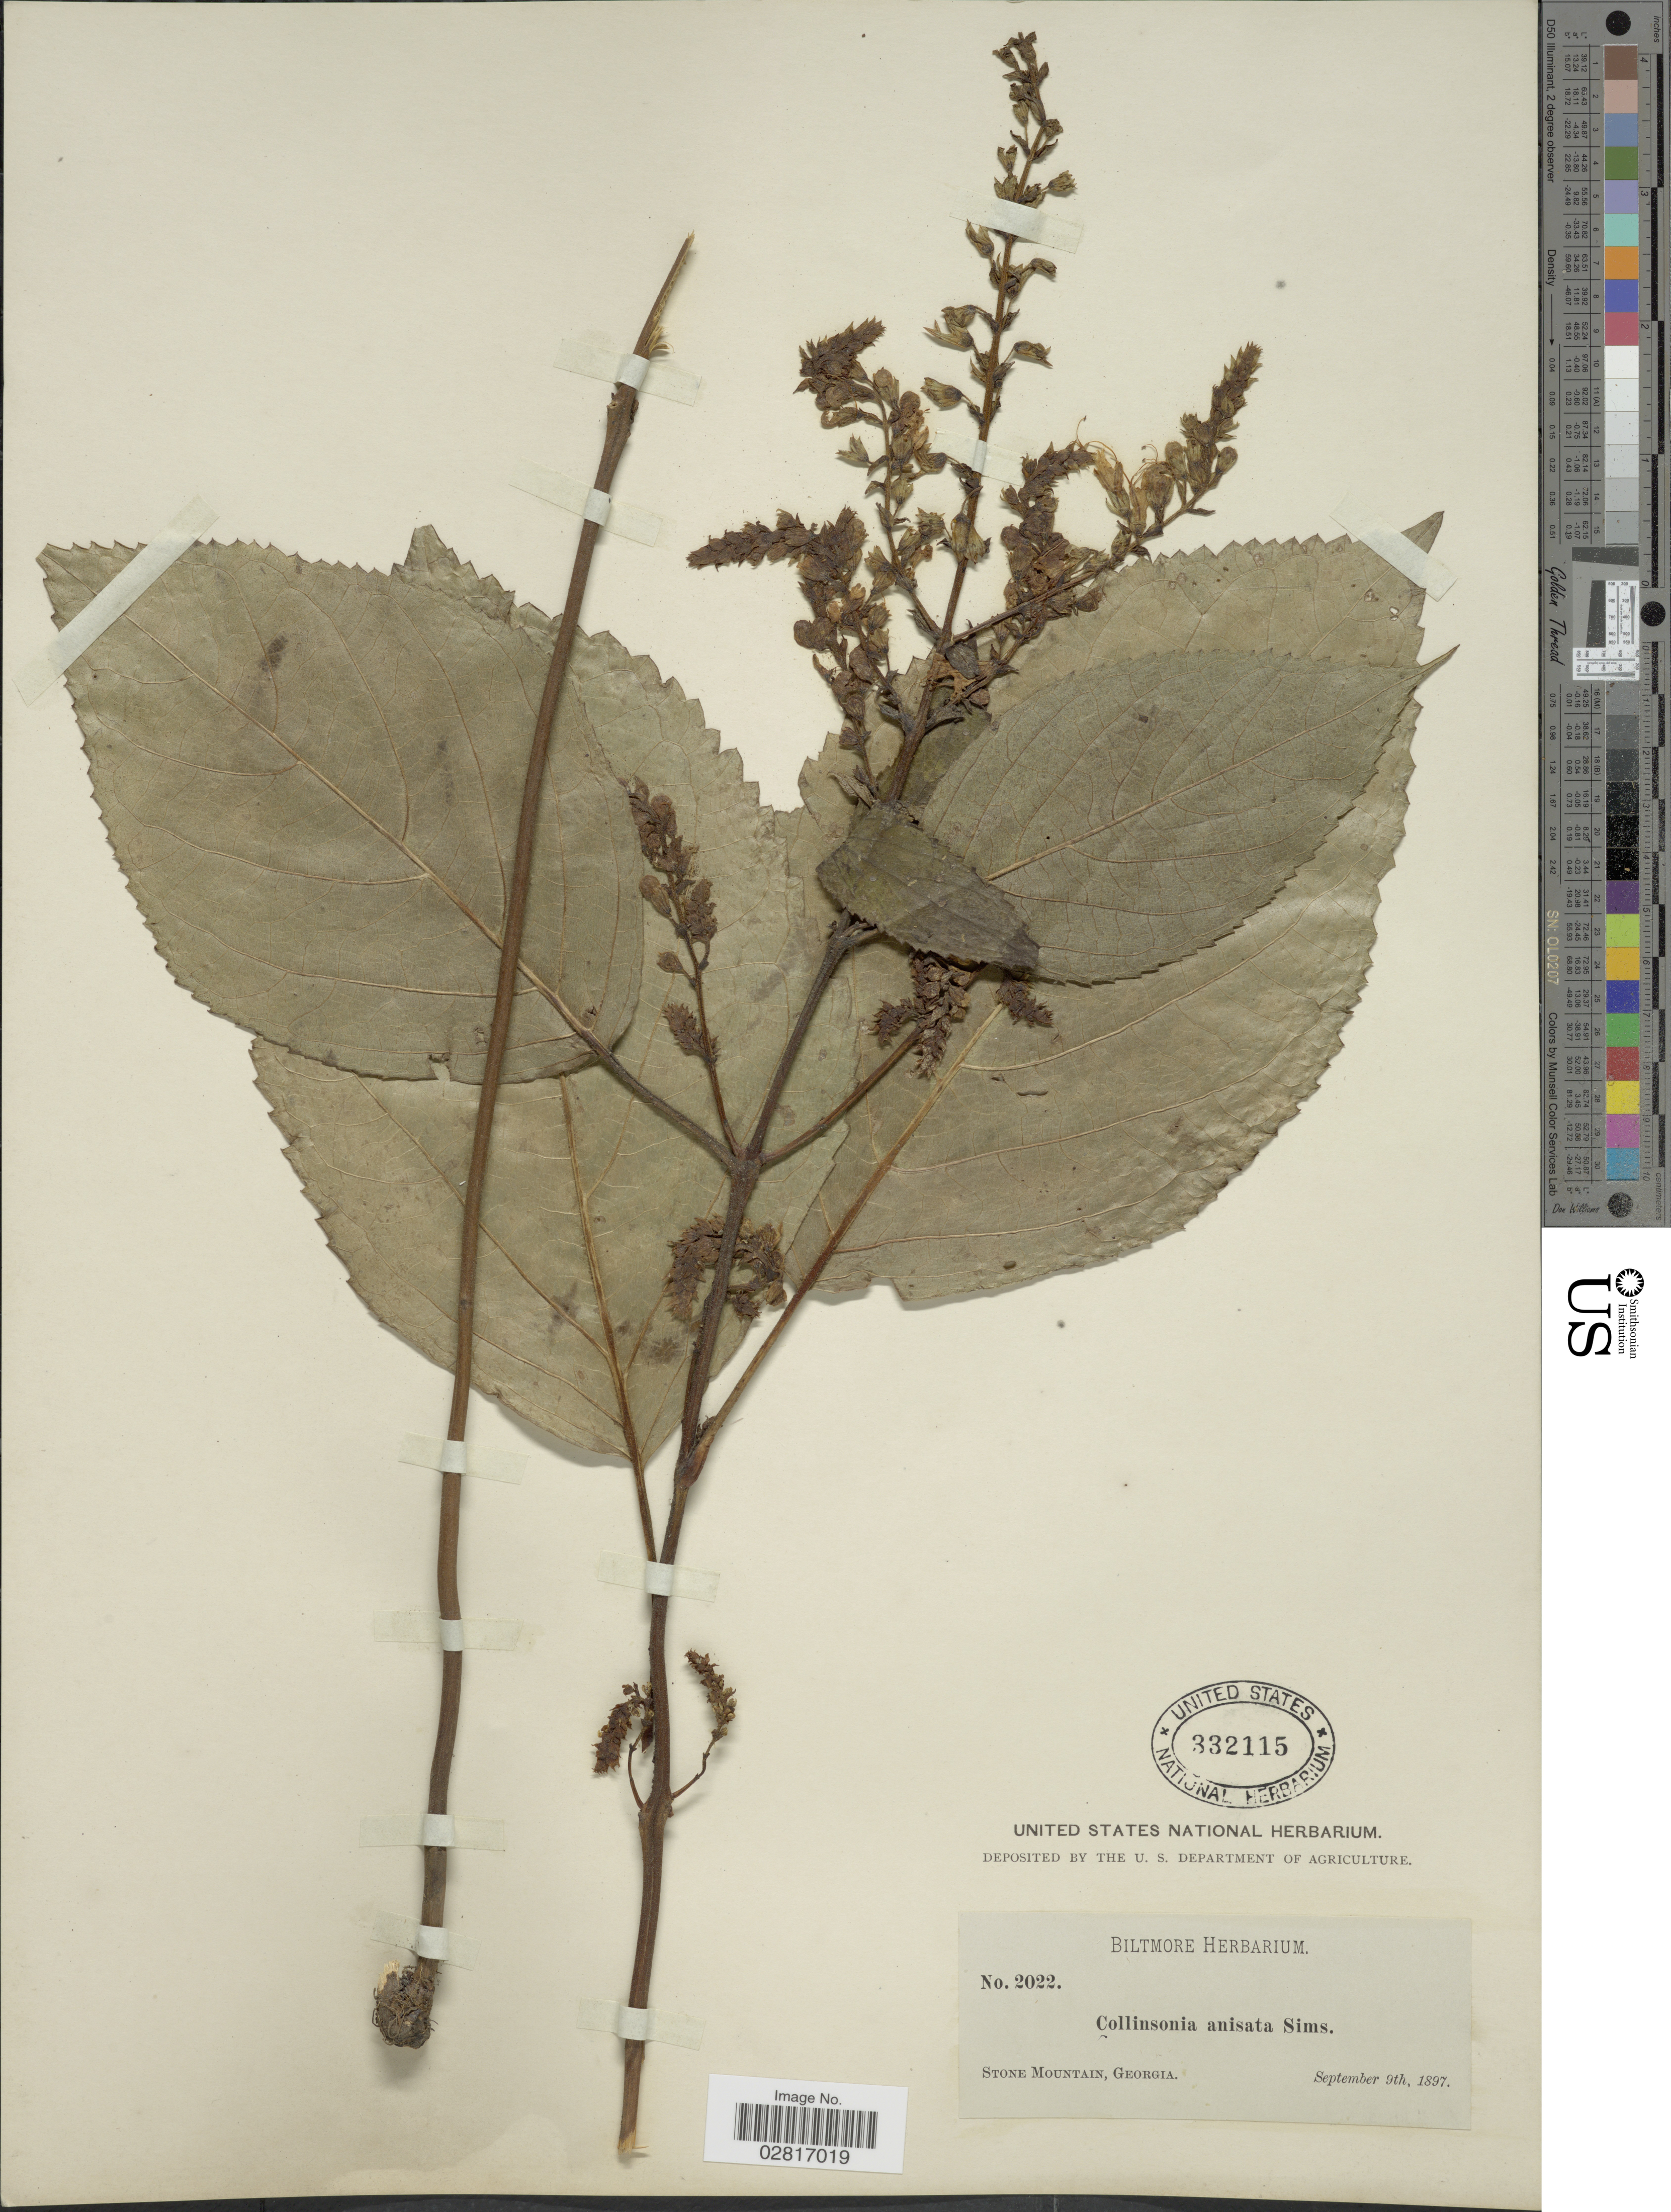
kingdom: Plantae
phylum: Tracheophyta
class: Magnoliopsida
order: Lamiales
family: Lamiaceae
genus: Collinsonia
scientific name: Collinsonia anisata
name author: Sims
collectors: ex herb. Biltmore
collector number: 2022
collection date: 1897-09-09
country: United States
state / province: Georgia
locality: Stone Mountain.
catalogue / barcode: US 332115